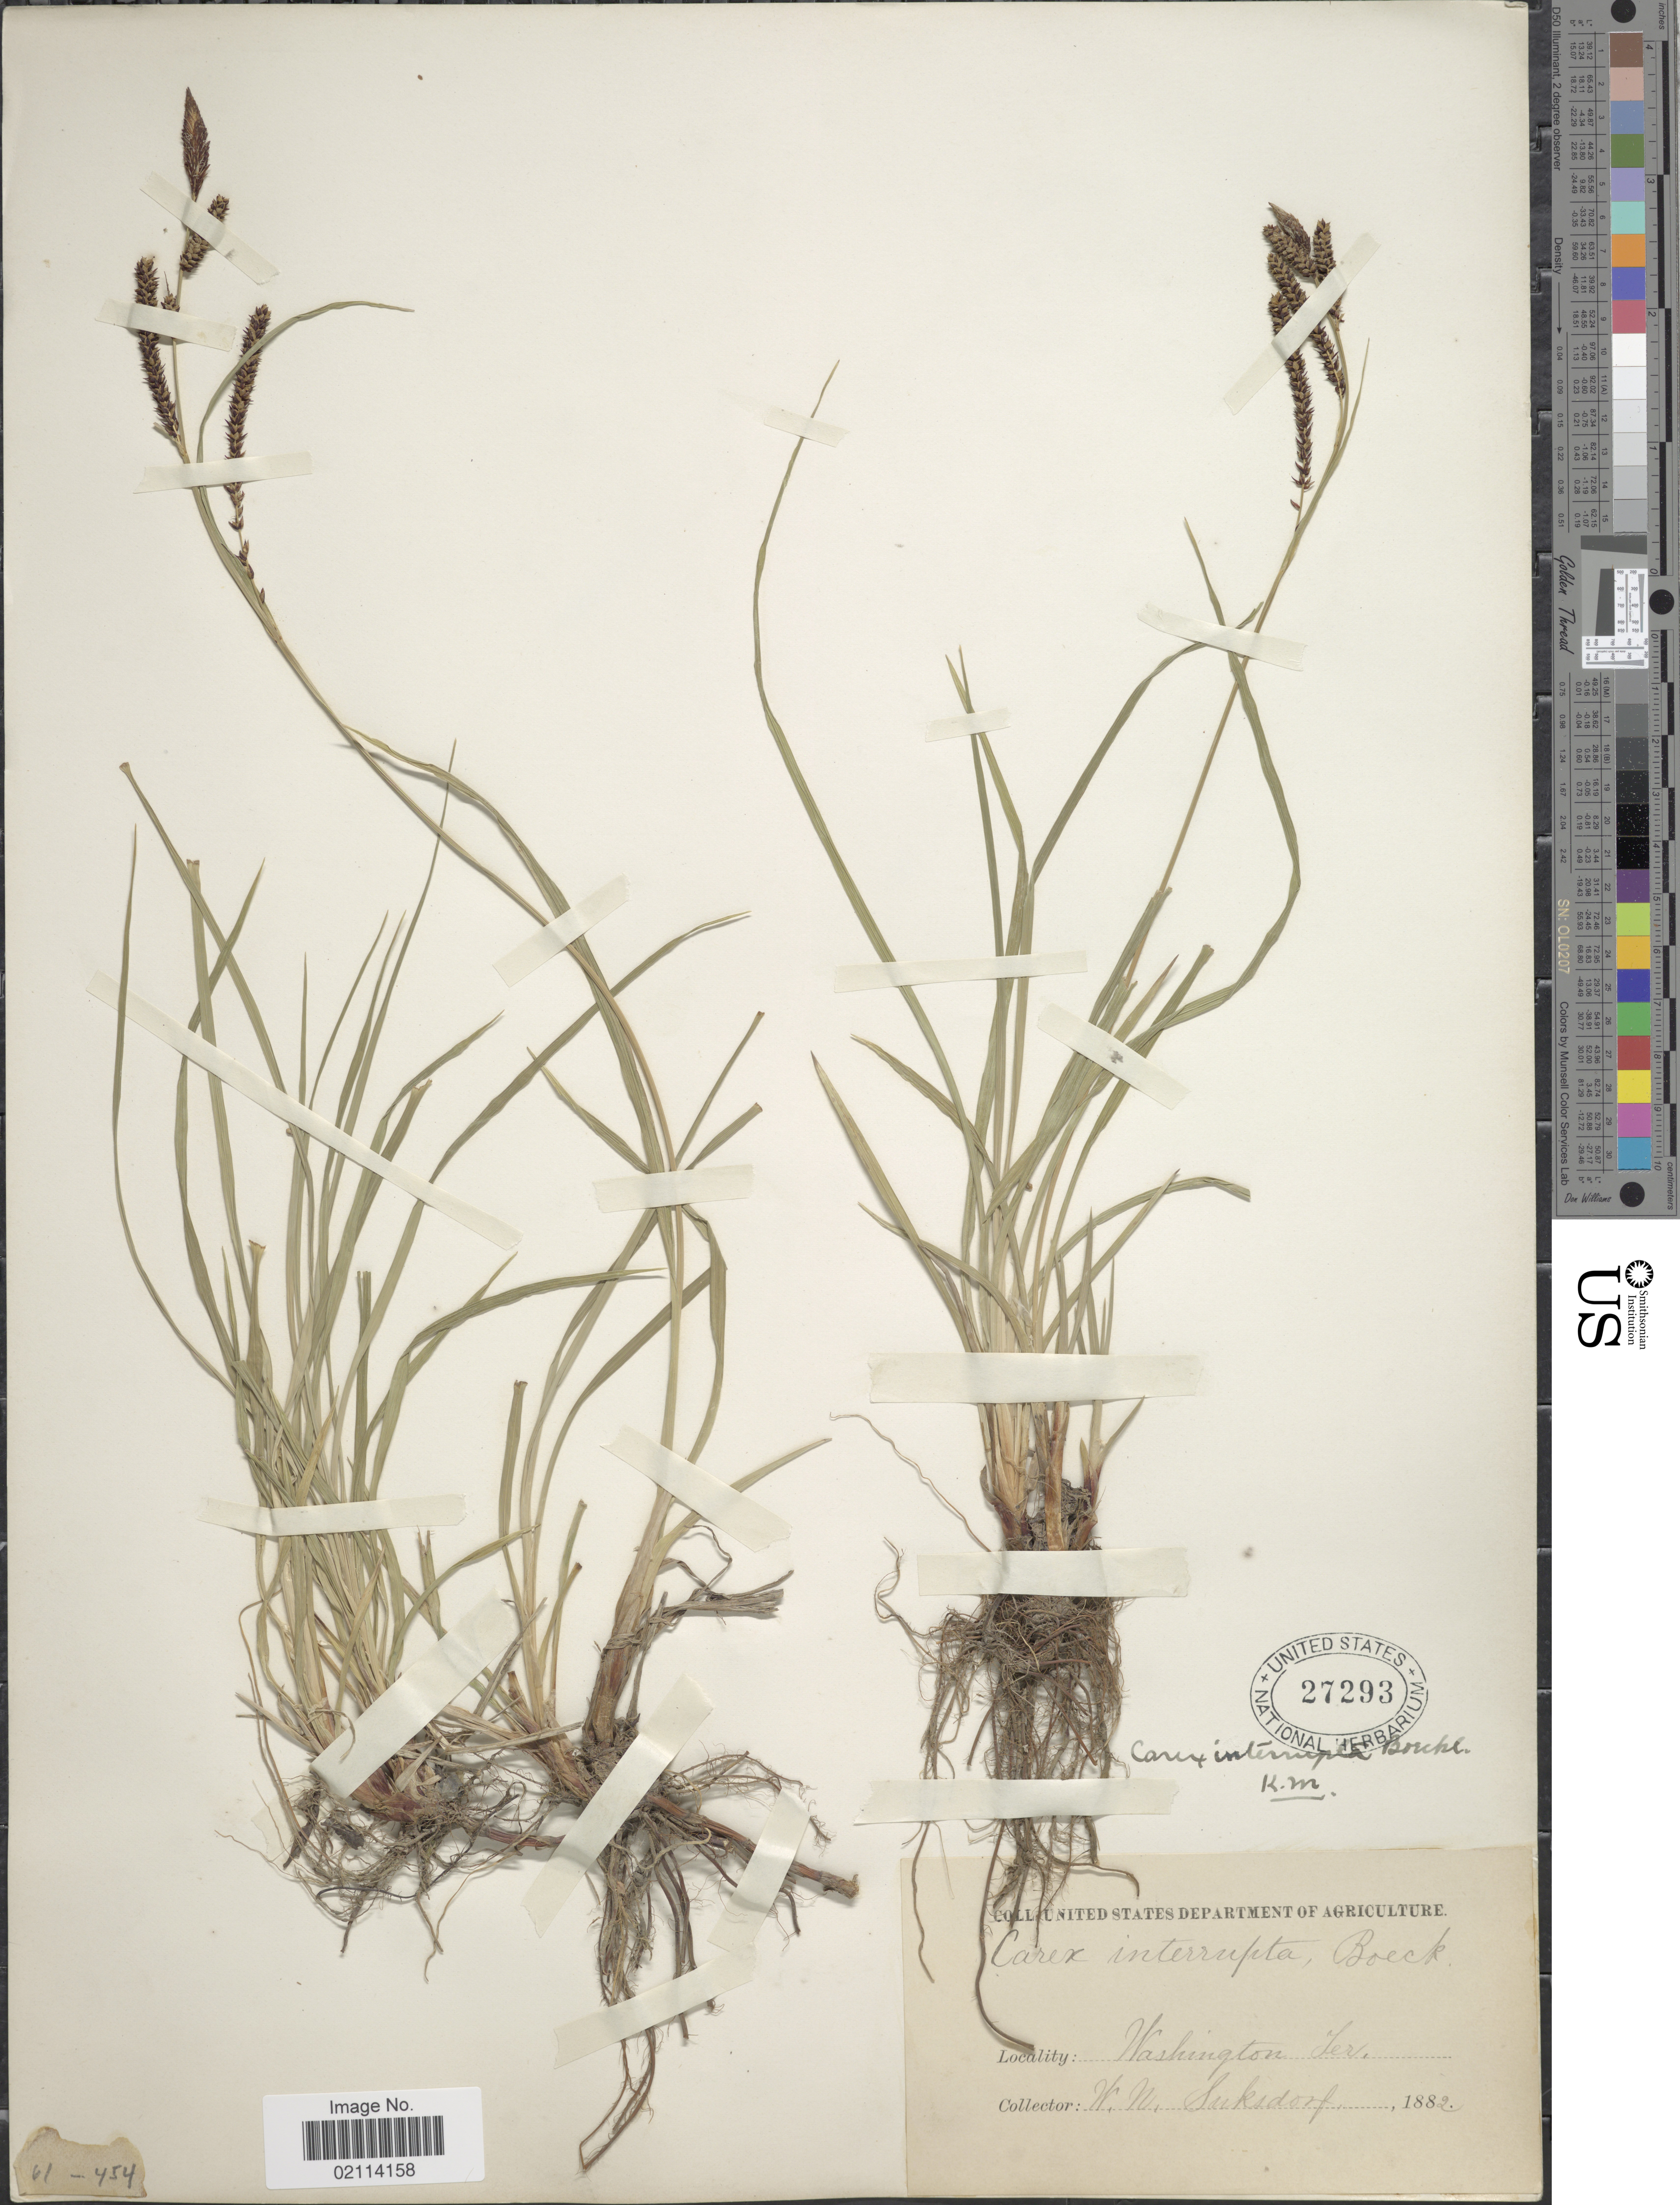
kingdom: Plantae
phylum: Tracheophyta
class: Liliopsida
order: Poales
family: Cyperaceae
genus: Carex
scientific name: Carex interrupta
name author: Boeckeler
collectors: W. N. Suksdorf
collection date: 1882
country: United States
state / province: Washington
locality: Washington Ter.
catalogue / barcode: US 27293